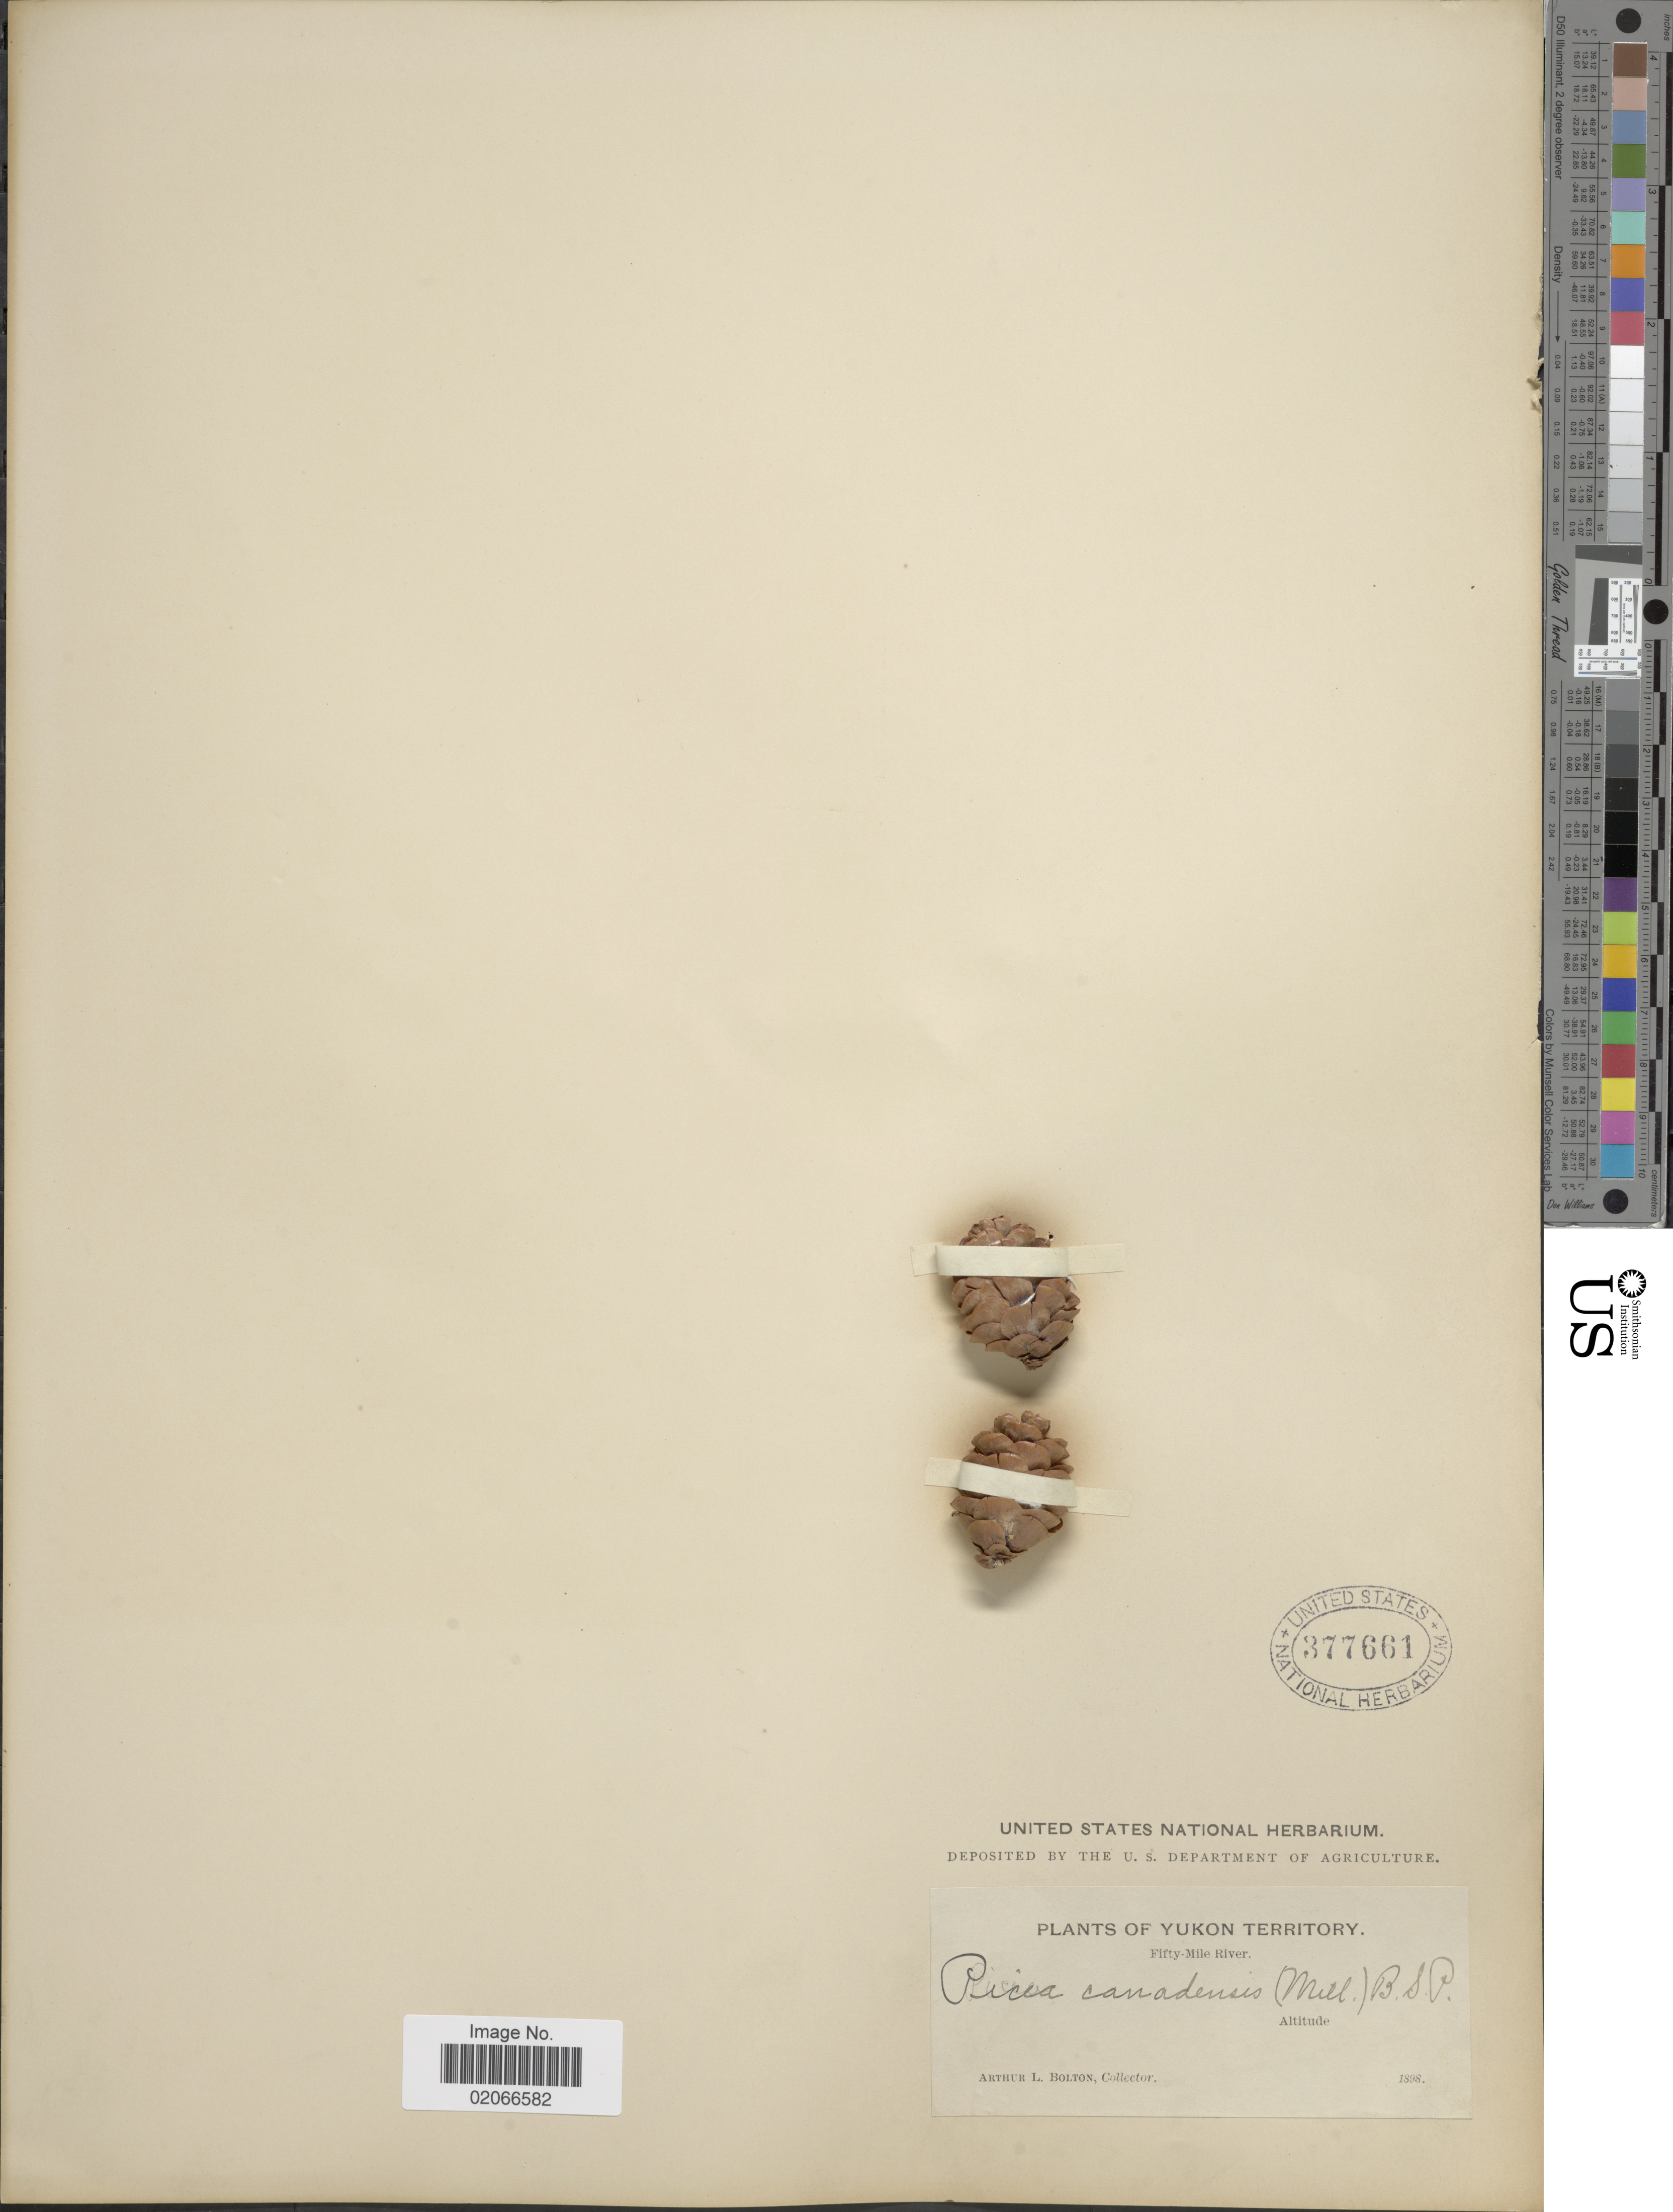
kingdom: Plantae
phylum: Tracheophyta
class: Pinopsida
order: Pinales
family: Pinaceae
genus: Picea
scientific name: Picea glauca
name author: (Moench) Voss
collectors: A. Bolton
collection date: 1898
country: Canada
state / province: Yukon Territory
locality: Fifty-mile river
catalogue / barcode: US 377661